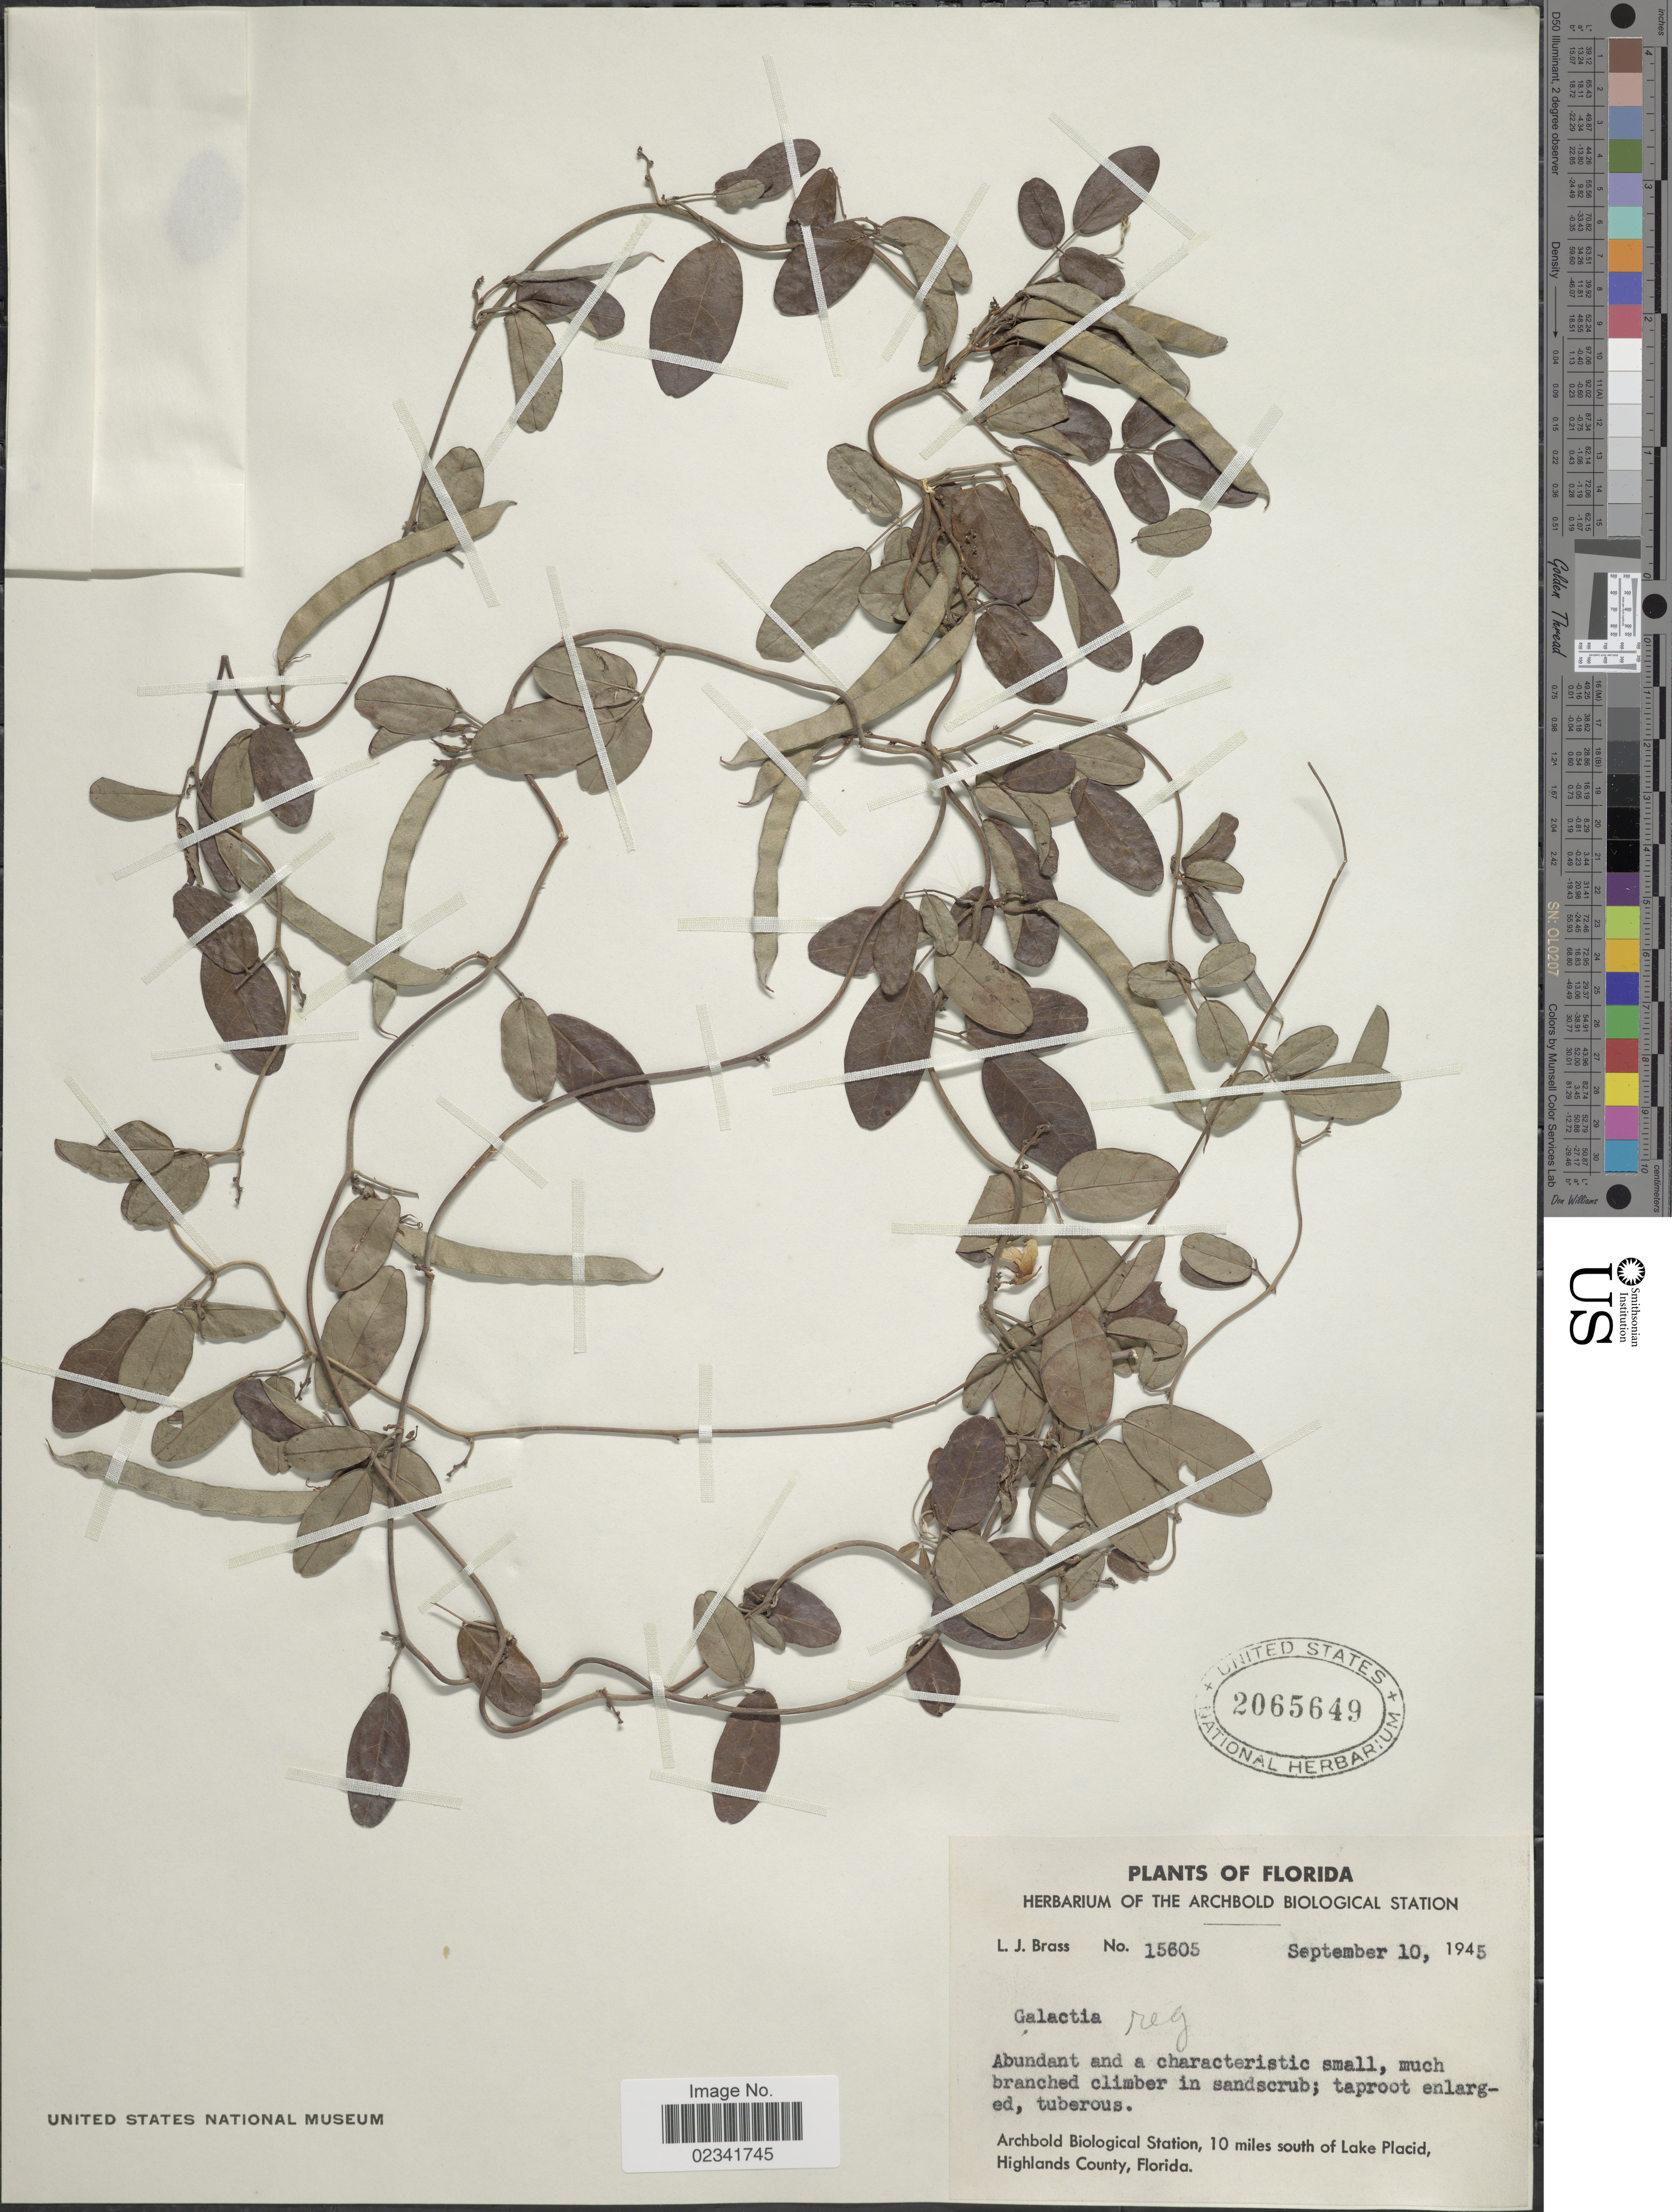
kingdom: Plantae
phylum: Tracheophyta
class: Magnoliopsida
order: Fabales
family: Fabaceae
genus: Galactia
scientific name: Galactia regularis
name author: (L.) Britton, Stearns & Poggenb.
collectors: L. J. Brass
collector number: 15605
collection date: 1945-09-10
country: United States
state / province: Florida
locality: Archbold Biological Station, 10 miles south of Lake Placid, Highlands County, Florida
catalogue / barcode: US 2065649